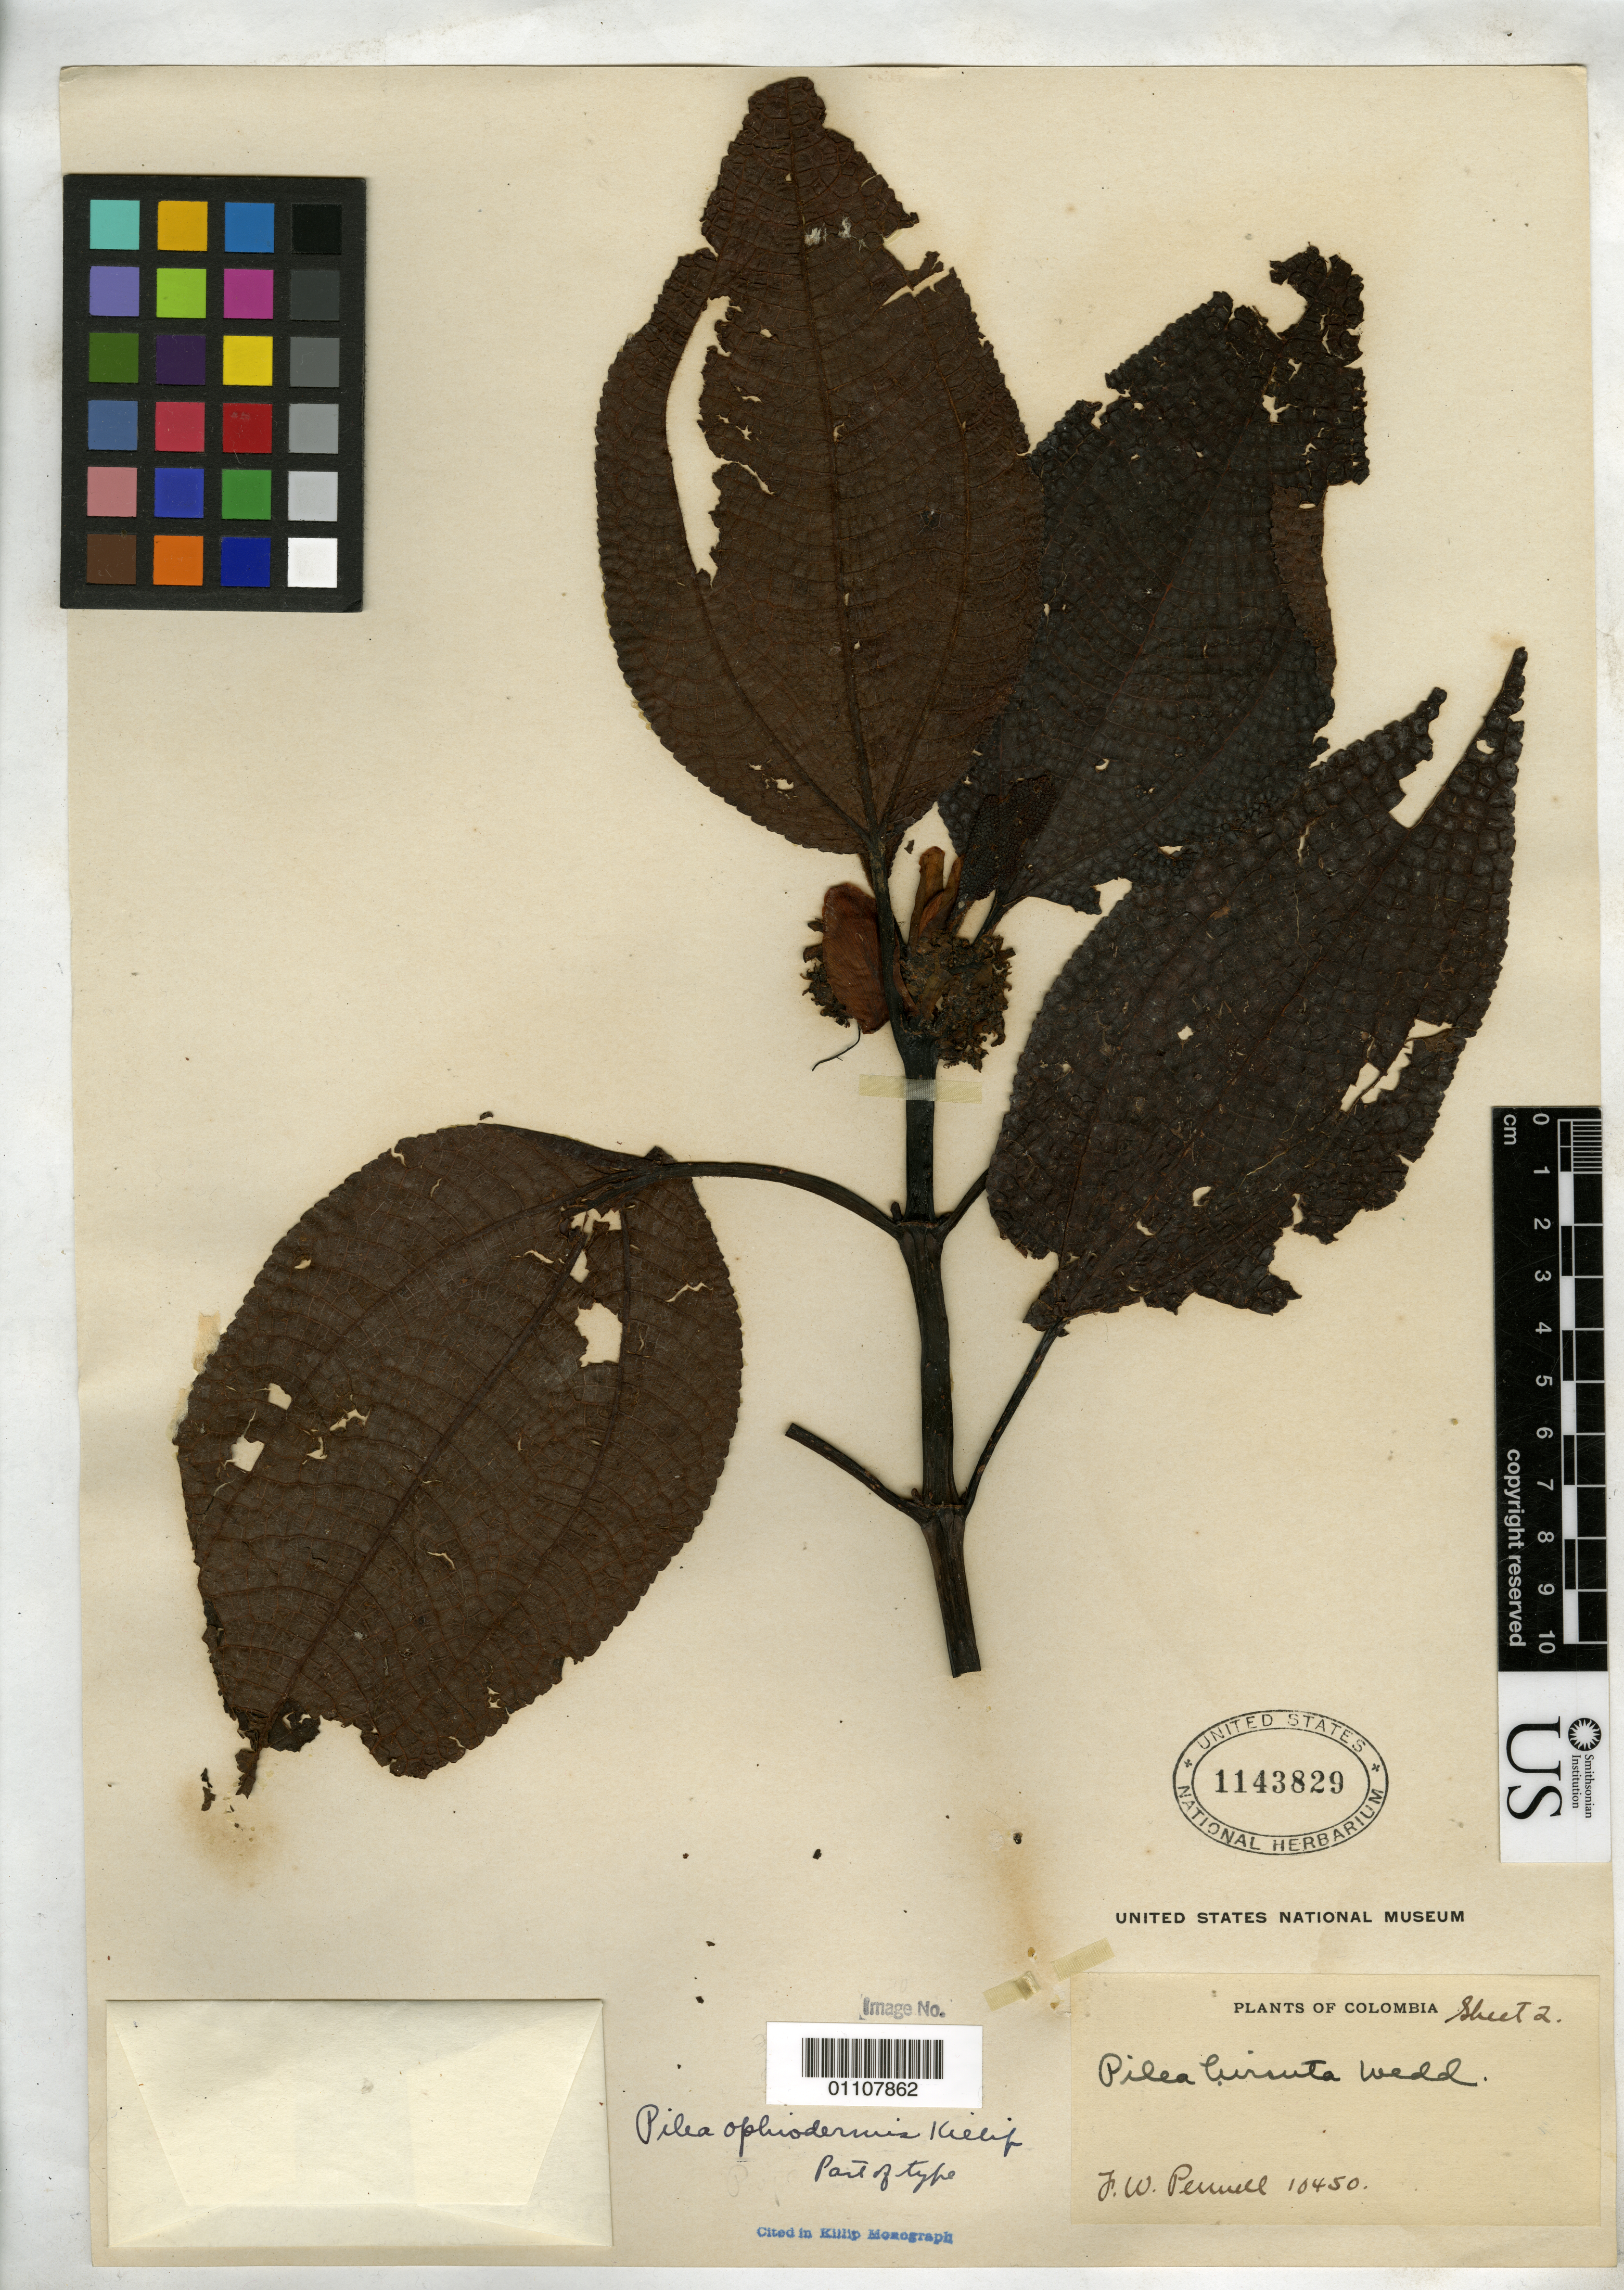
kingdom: Plantae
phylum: Tracheophyta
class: Magnoliopsida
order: Rosales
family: Urticaceae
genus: Pilea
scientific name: Pilea ophioderma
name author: Killip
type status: Isotype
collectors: F. W. Pennell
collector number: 10450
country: Colombia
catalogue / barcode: US 1143829